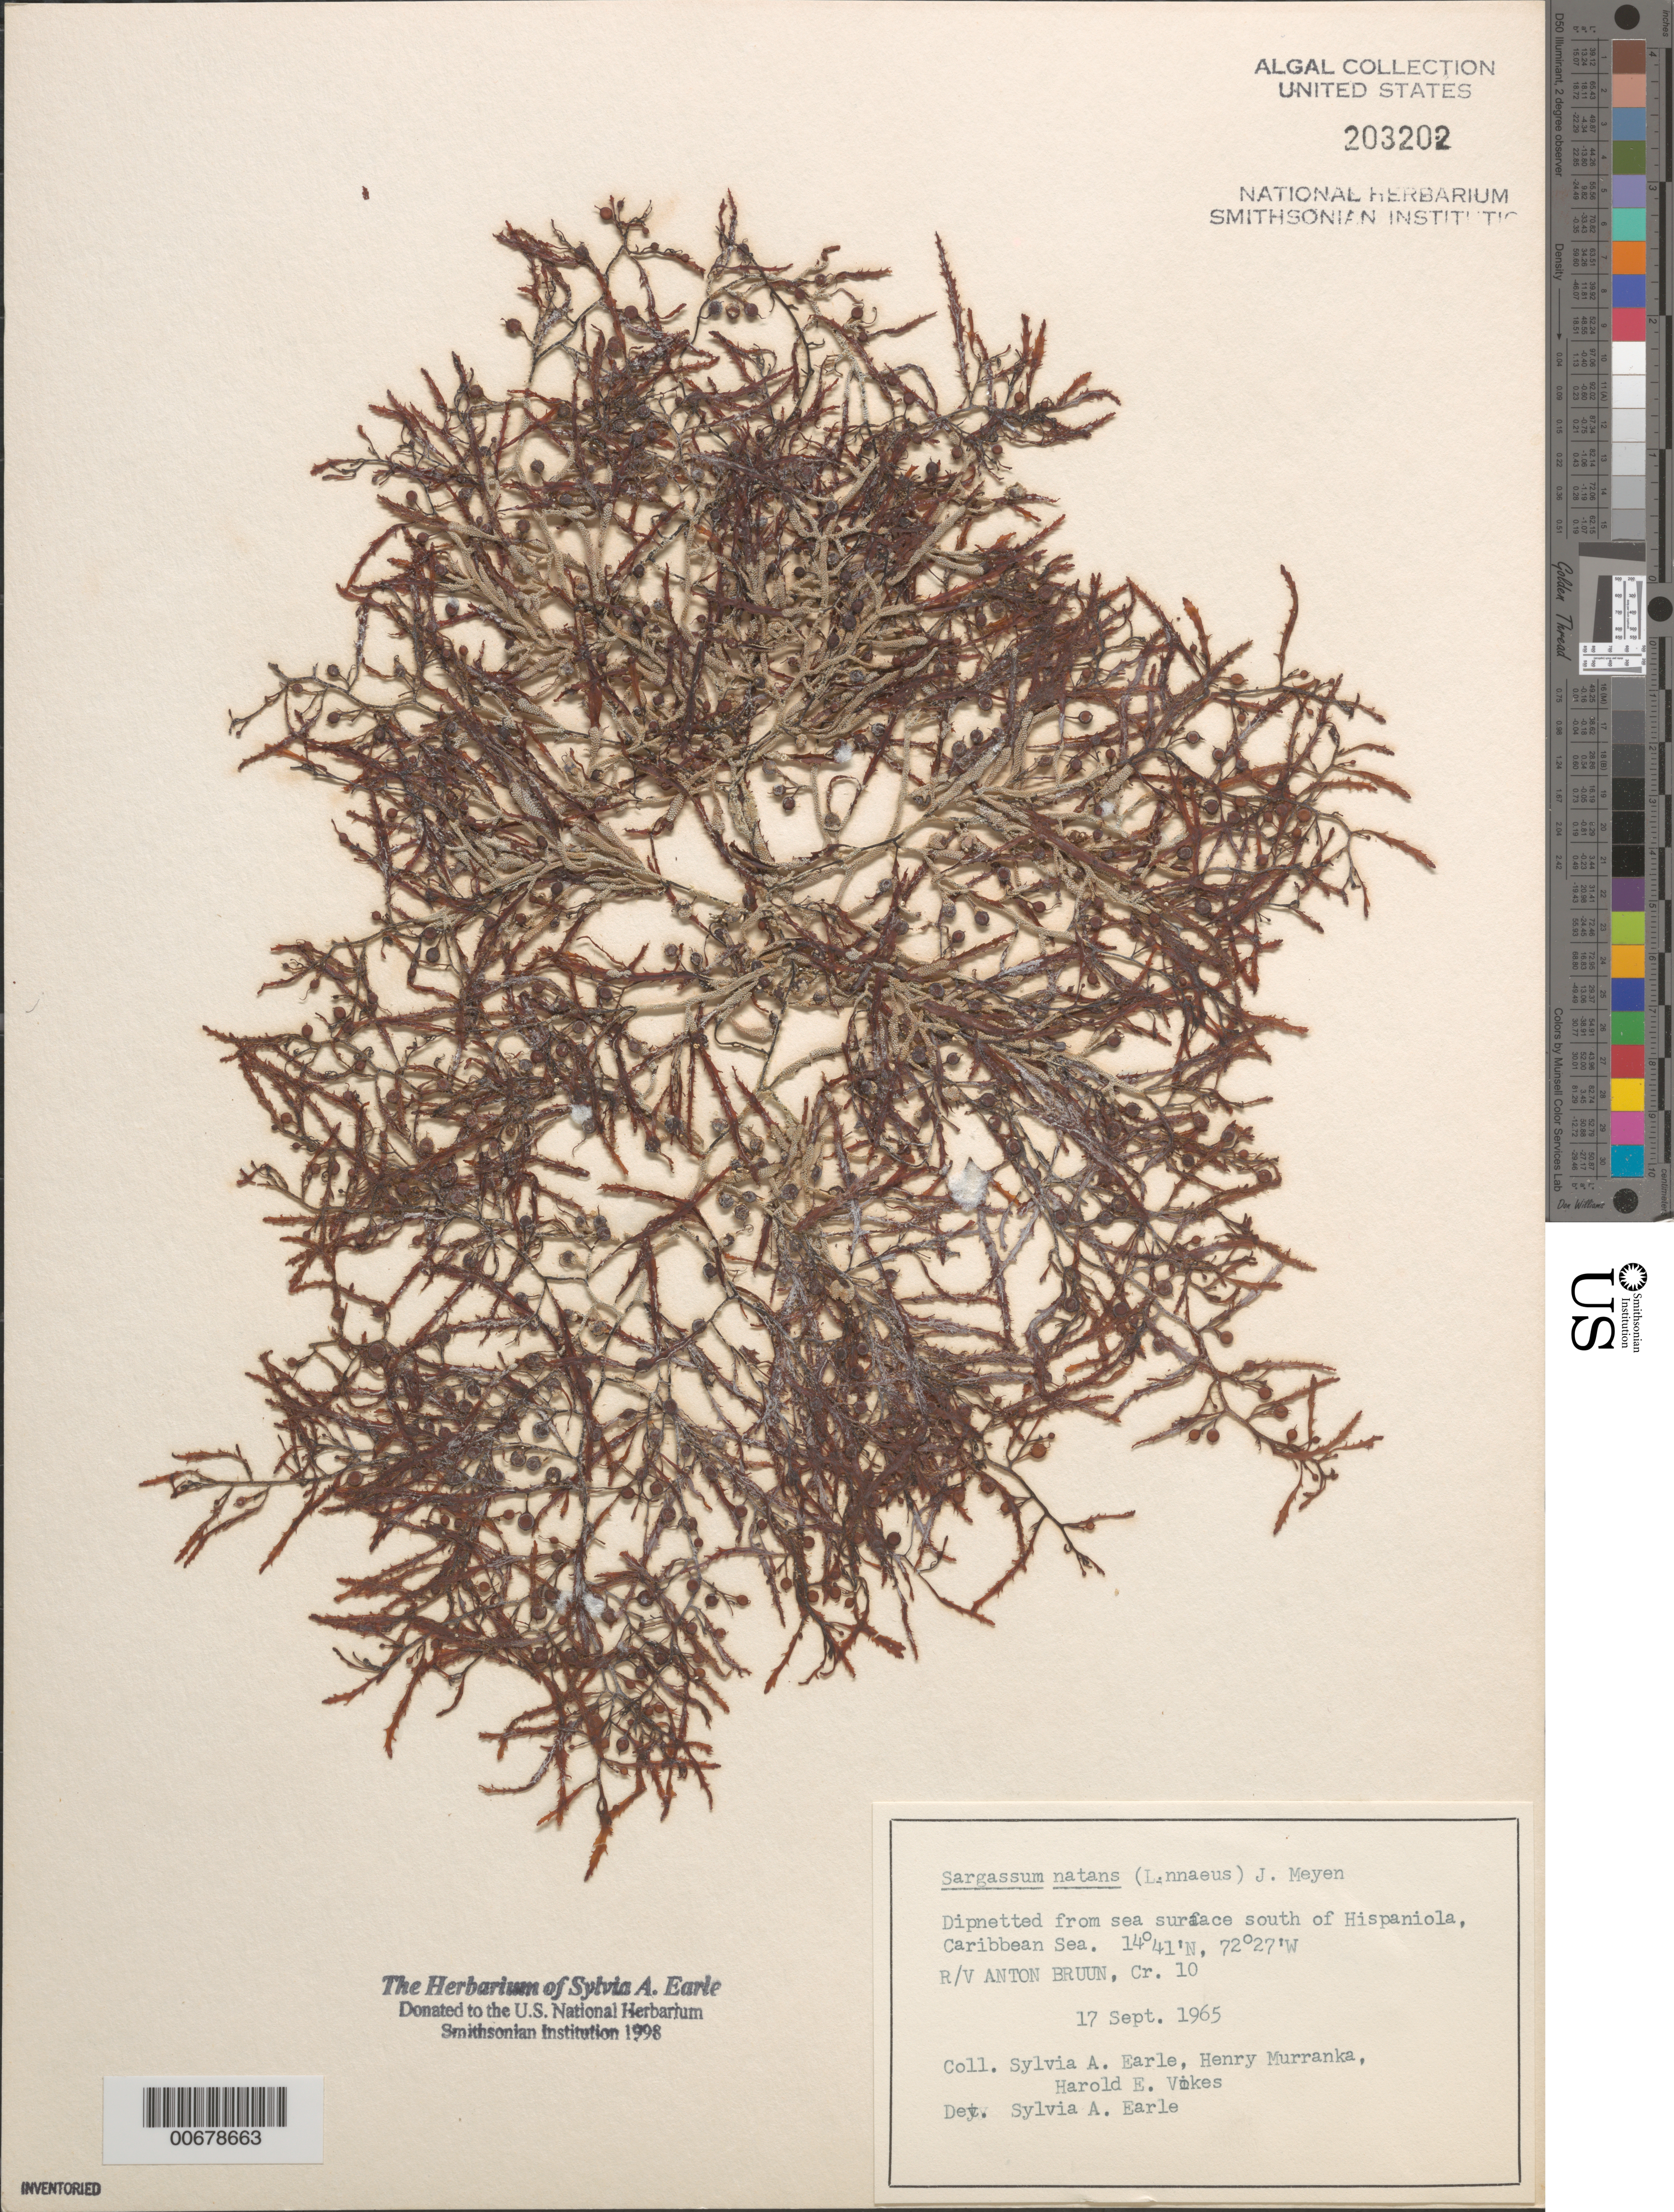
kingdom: Chromista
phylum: Ochrophyta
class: Phaeophyceae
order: Fucales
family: Sargassaceae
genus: Sargassum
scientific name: Sargassum natans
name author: (L.) Gaillon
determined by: Earle, S. A.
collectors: S. A. Earle, H. Murranka & H. Vokes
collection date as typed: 17 Sep 1965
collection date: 1965-09-17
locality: Caribbean Sea south of Hispaniola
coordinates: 14 41' N, 72 27' W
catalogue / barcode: US 203202